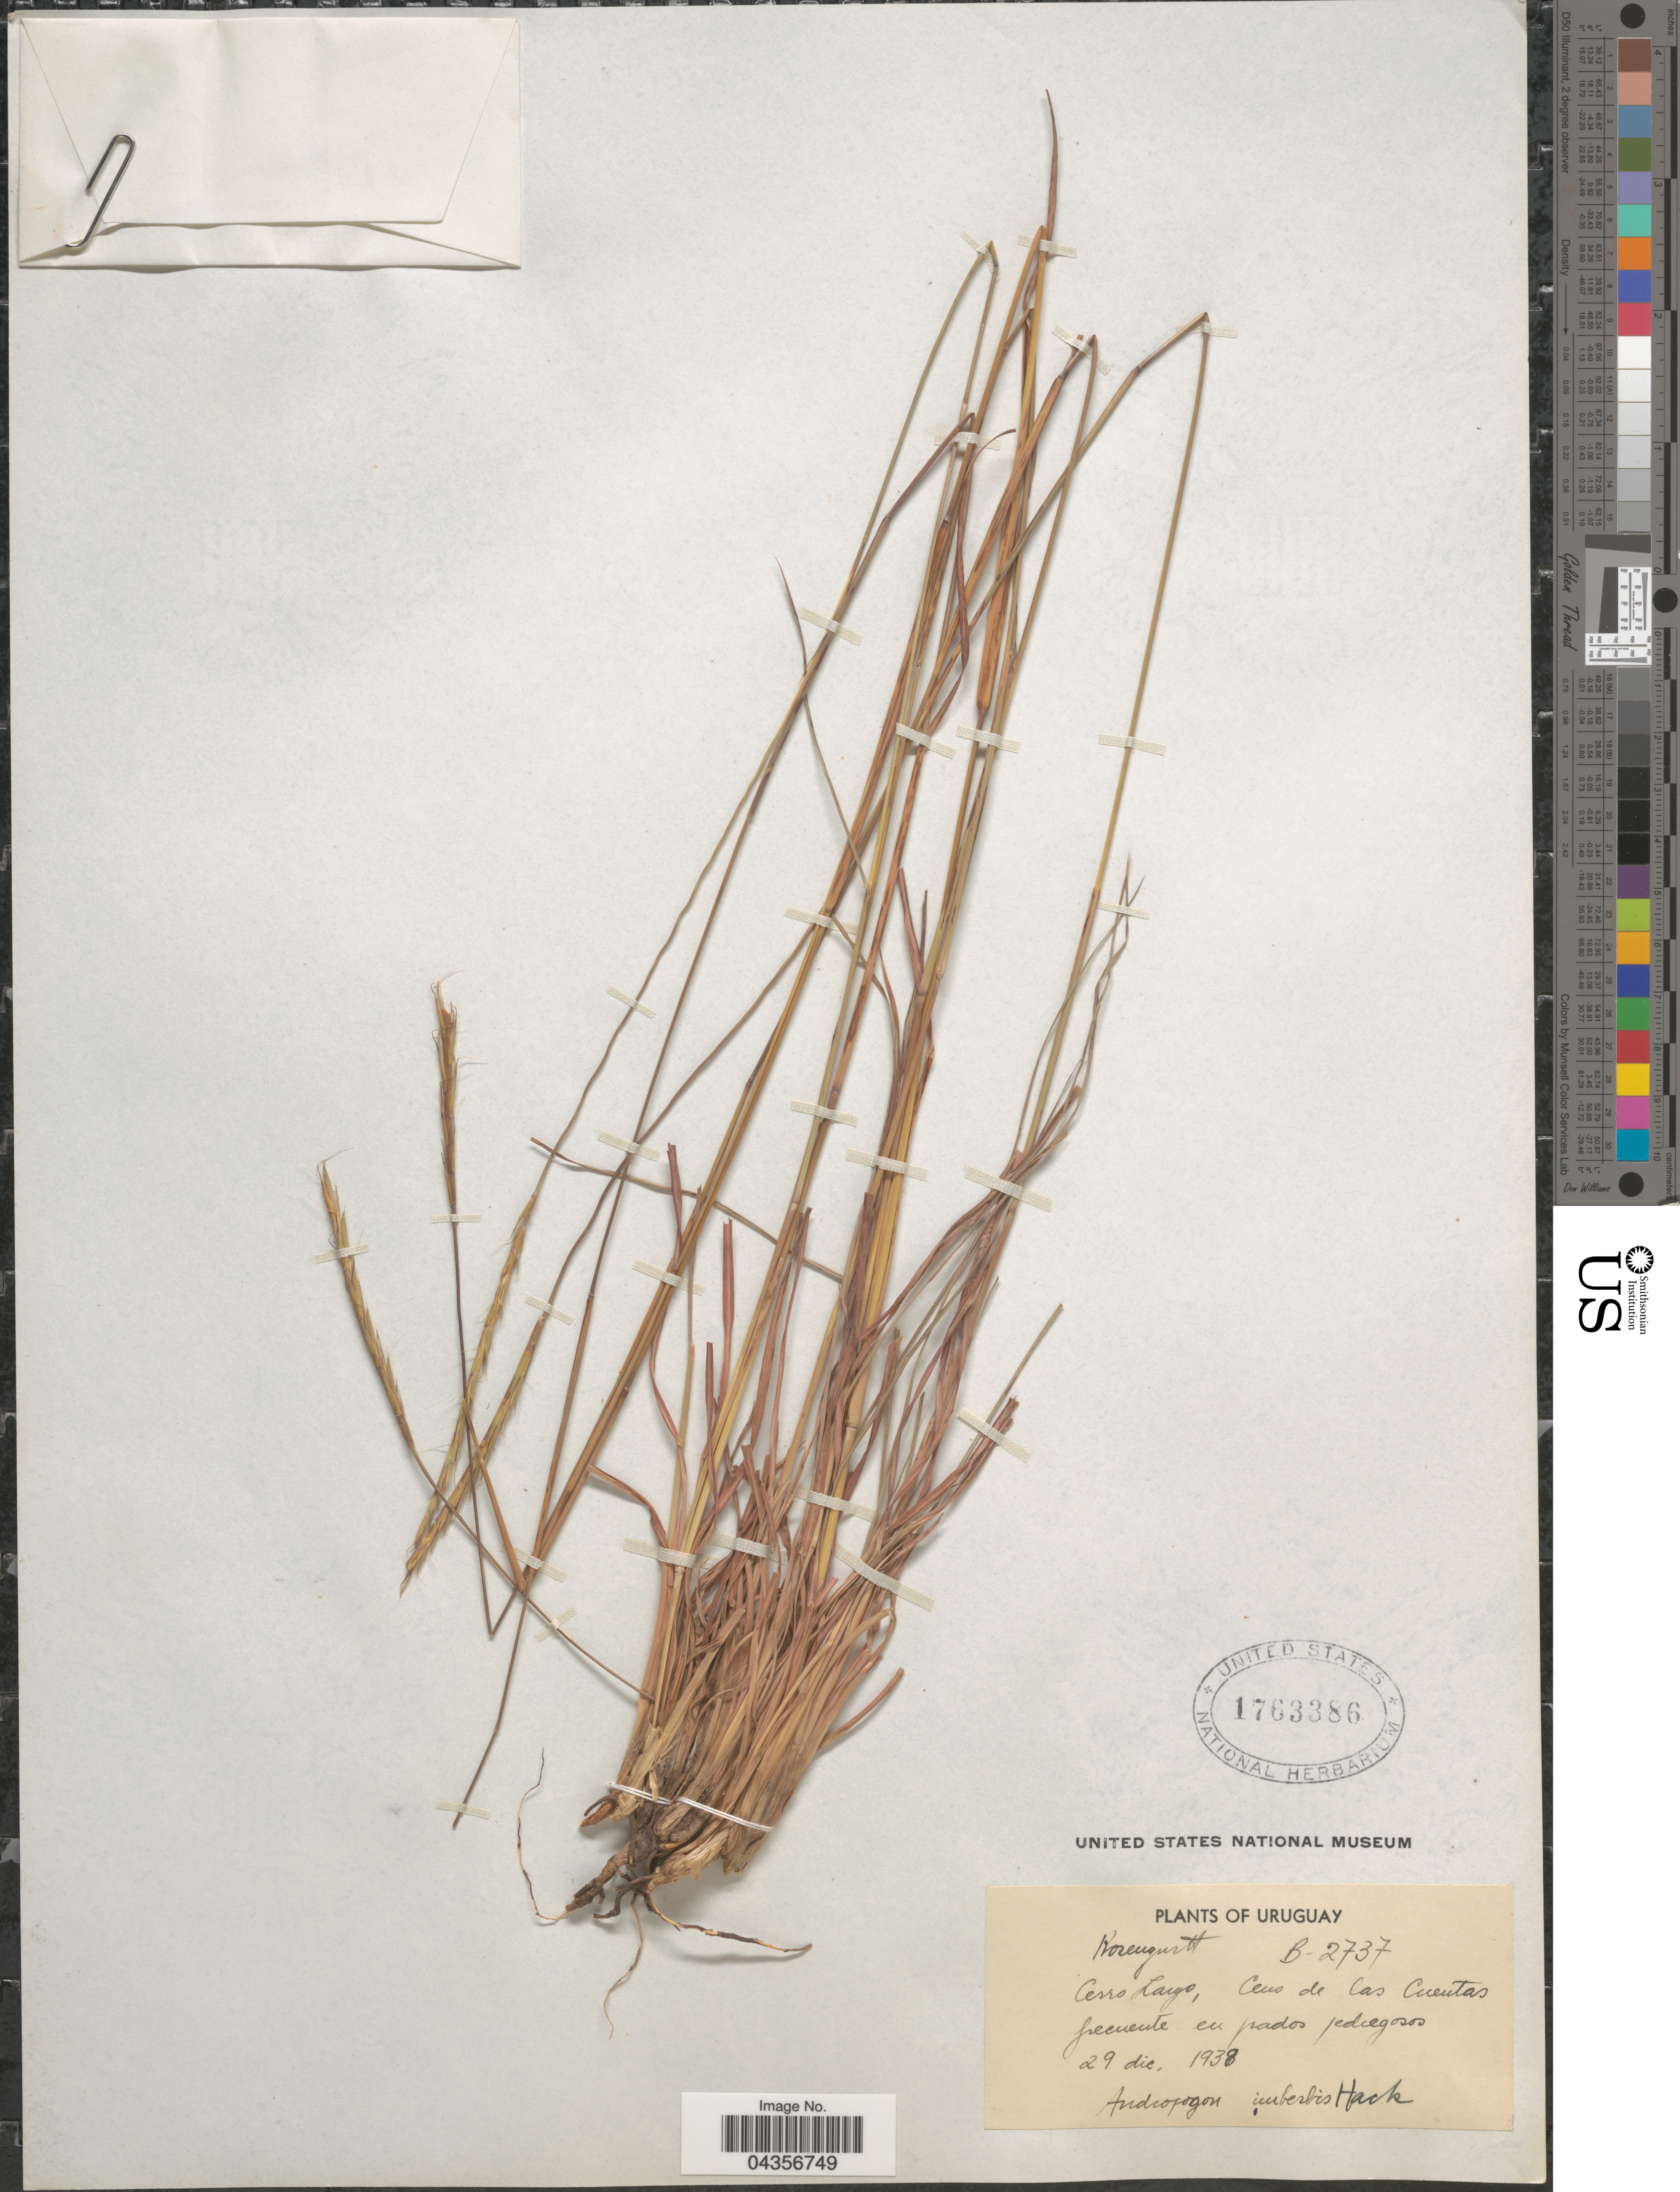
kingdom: Plantae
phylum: Tracheophyta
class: Liliopsida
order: Poales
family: Poaceae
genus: Schizachyrium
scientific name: Schizachyrium salzmanii var. aristatum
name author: (Hack.) Peichoto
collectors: Rosengurtt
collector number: B-2737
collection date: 1938-12-29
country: Uruguay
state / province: Cerro Largo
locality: Cerro Largo, Ceno de las cuentas frecuente en pados pedregosos.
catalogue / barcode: US 1763386